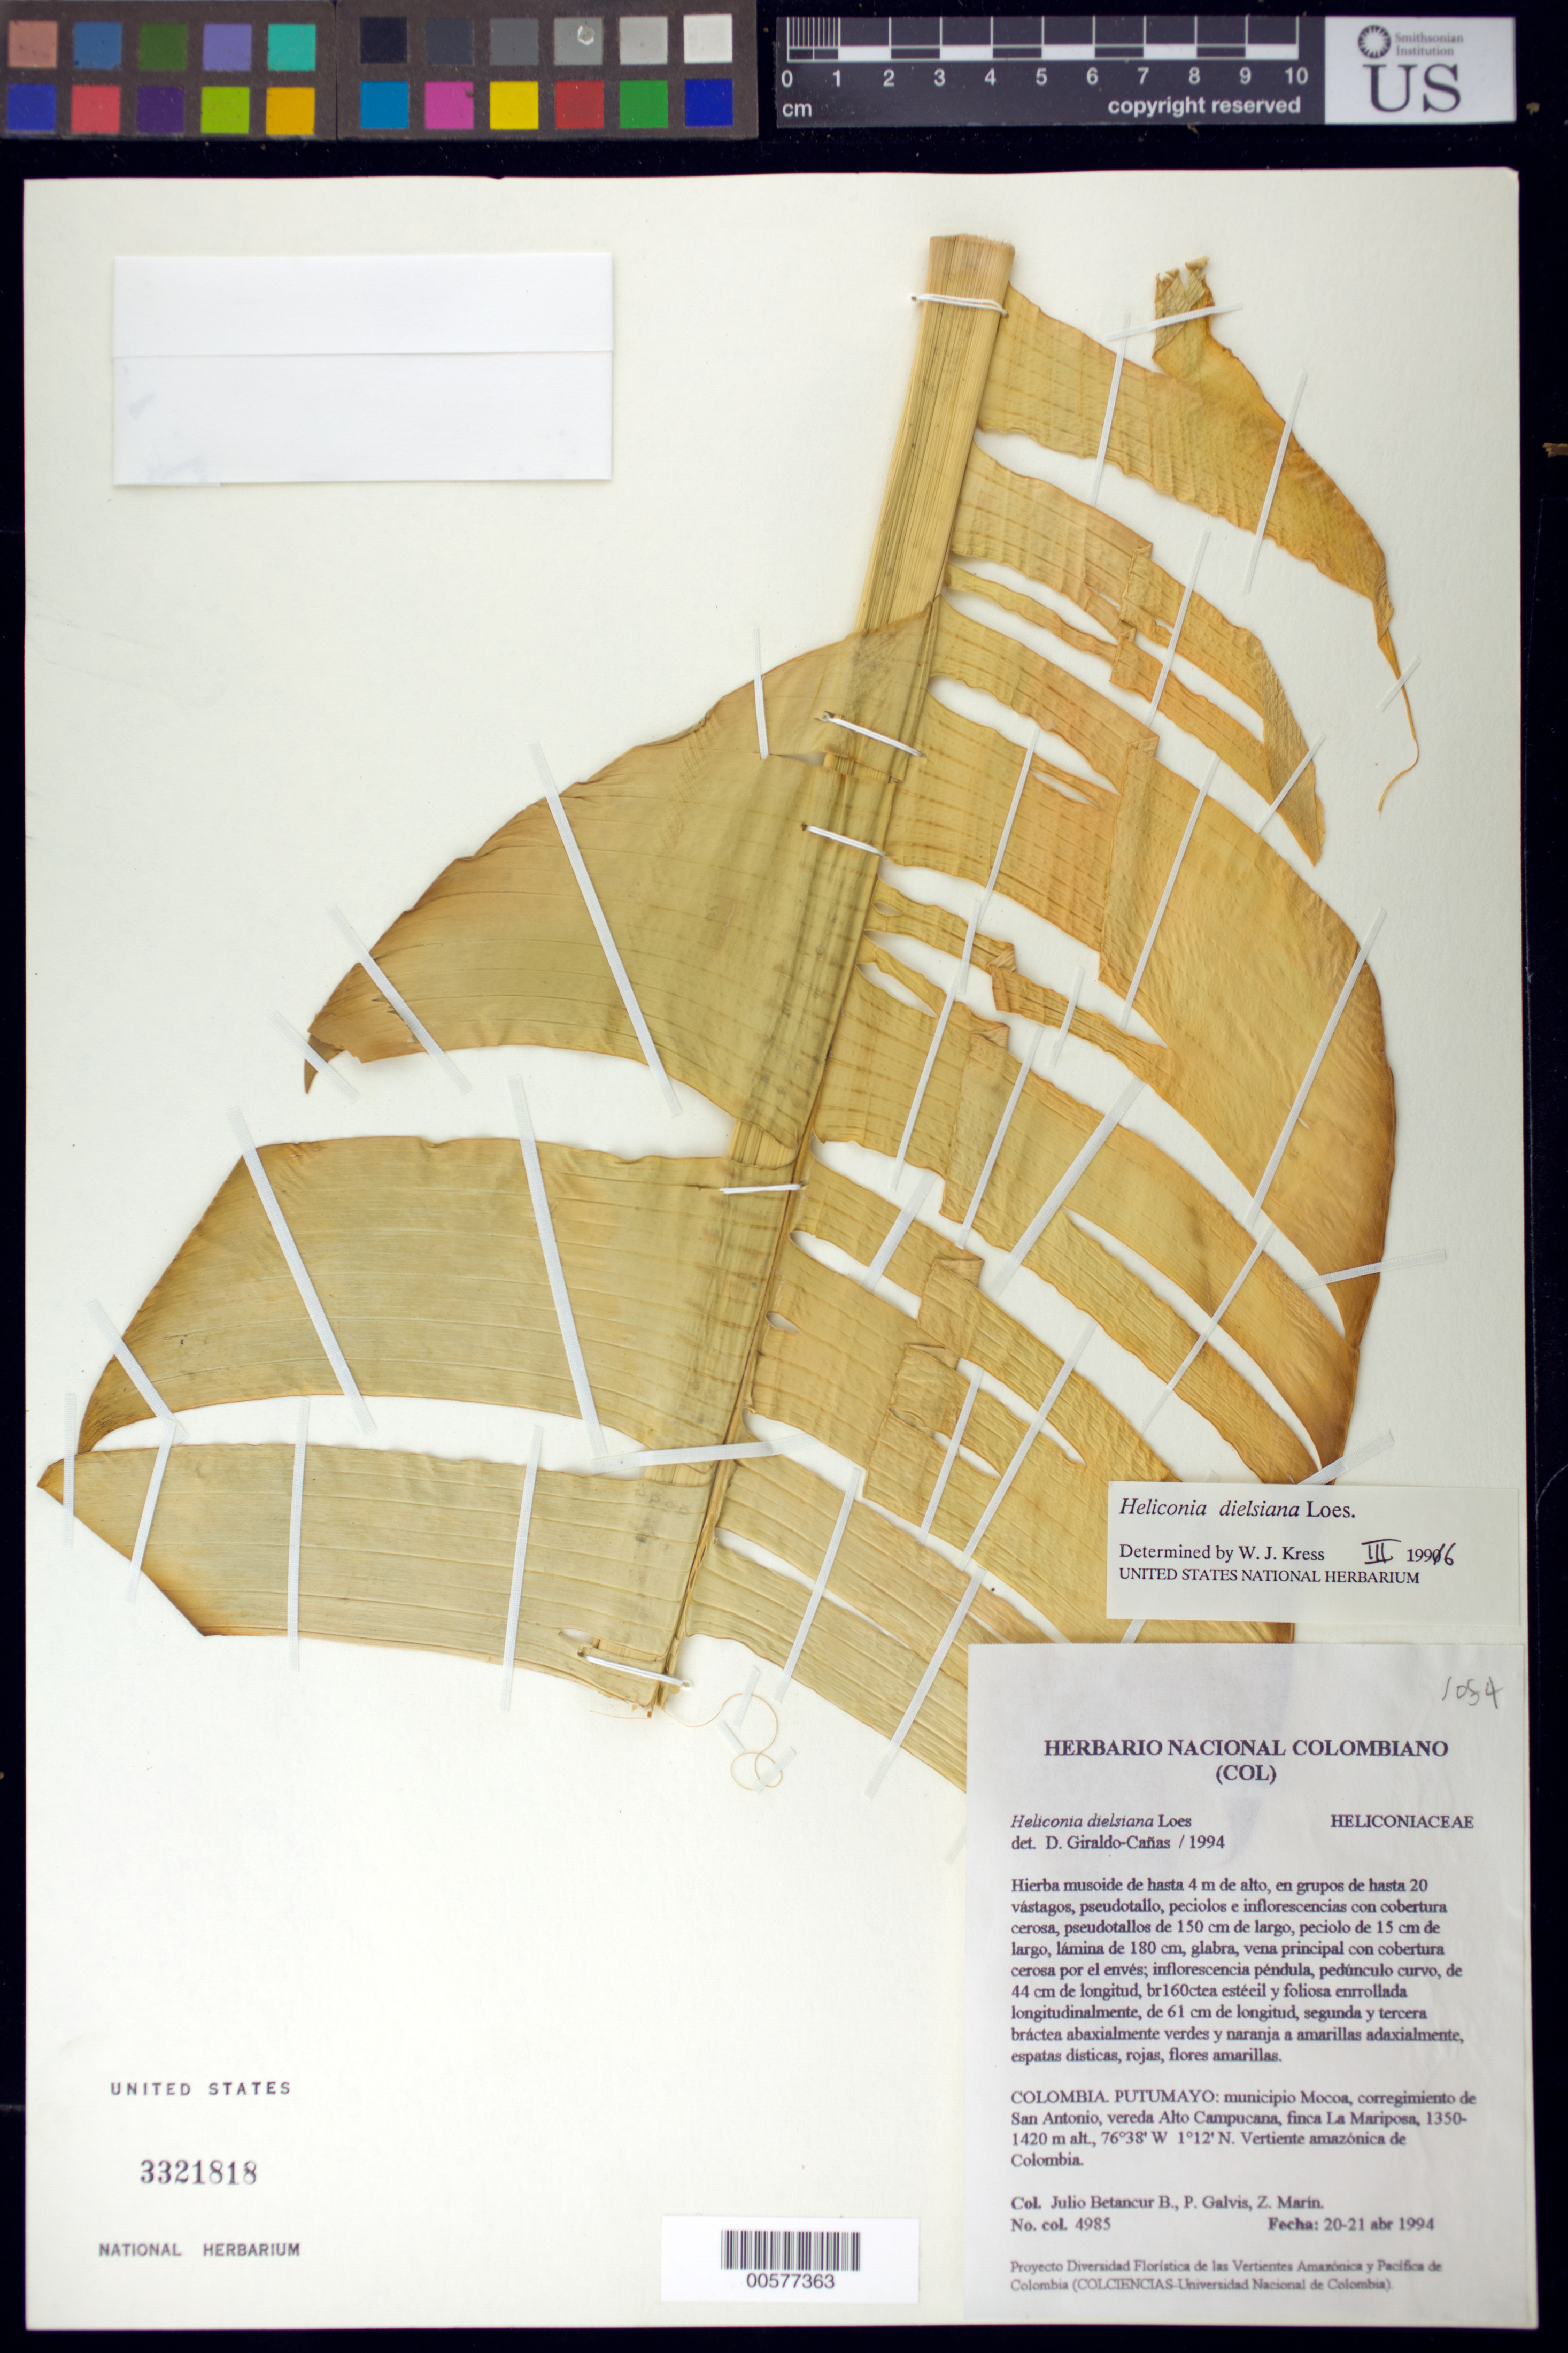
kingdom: Plantae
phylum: Tracheophyta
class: Liliopsida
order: Zingiberales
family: Heliconiaceae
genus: Heliconia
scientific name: Heliconia densiflora 'Fireflash'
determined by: Giradlo-Canas, D.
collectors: J. C. Betancur, P. Galvis & Z. Marin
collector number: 4985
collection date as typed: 20 Apr 1994 to 21 Apr 1994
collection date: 1994-04-20/1994-04-21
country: Colombia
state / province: Putumayo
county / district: Mocoa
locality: Corregimiento de San Antonio, Alto Campucana trail, La Mariposa estate.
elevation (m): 1650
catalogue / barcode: US 3321818